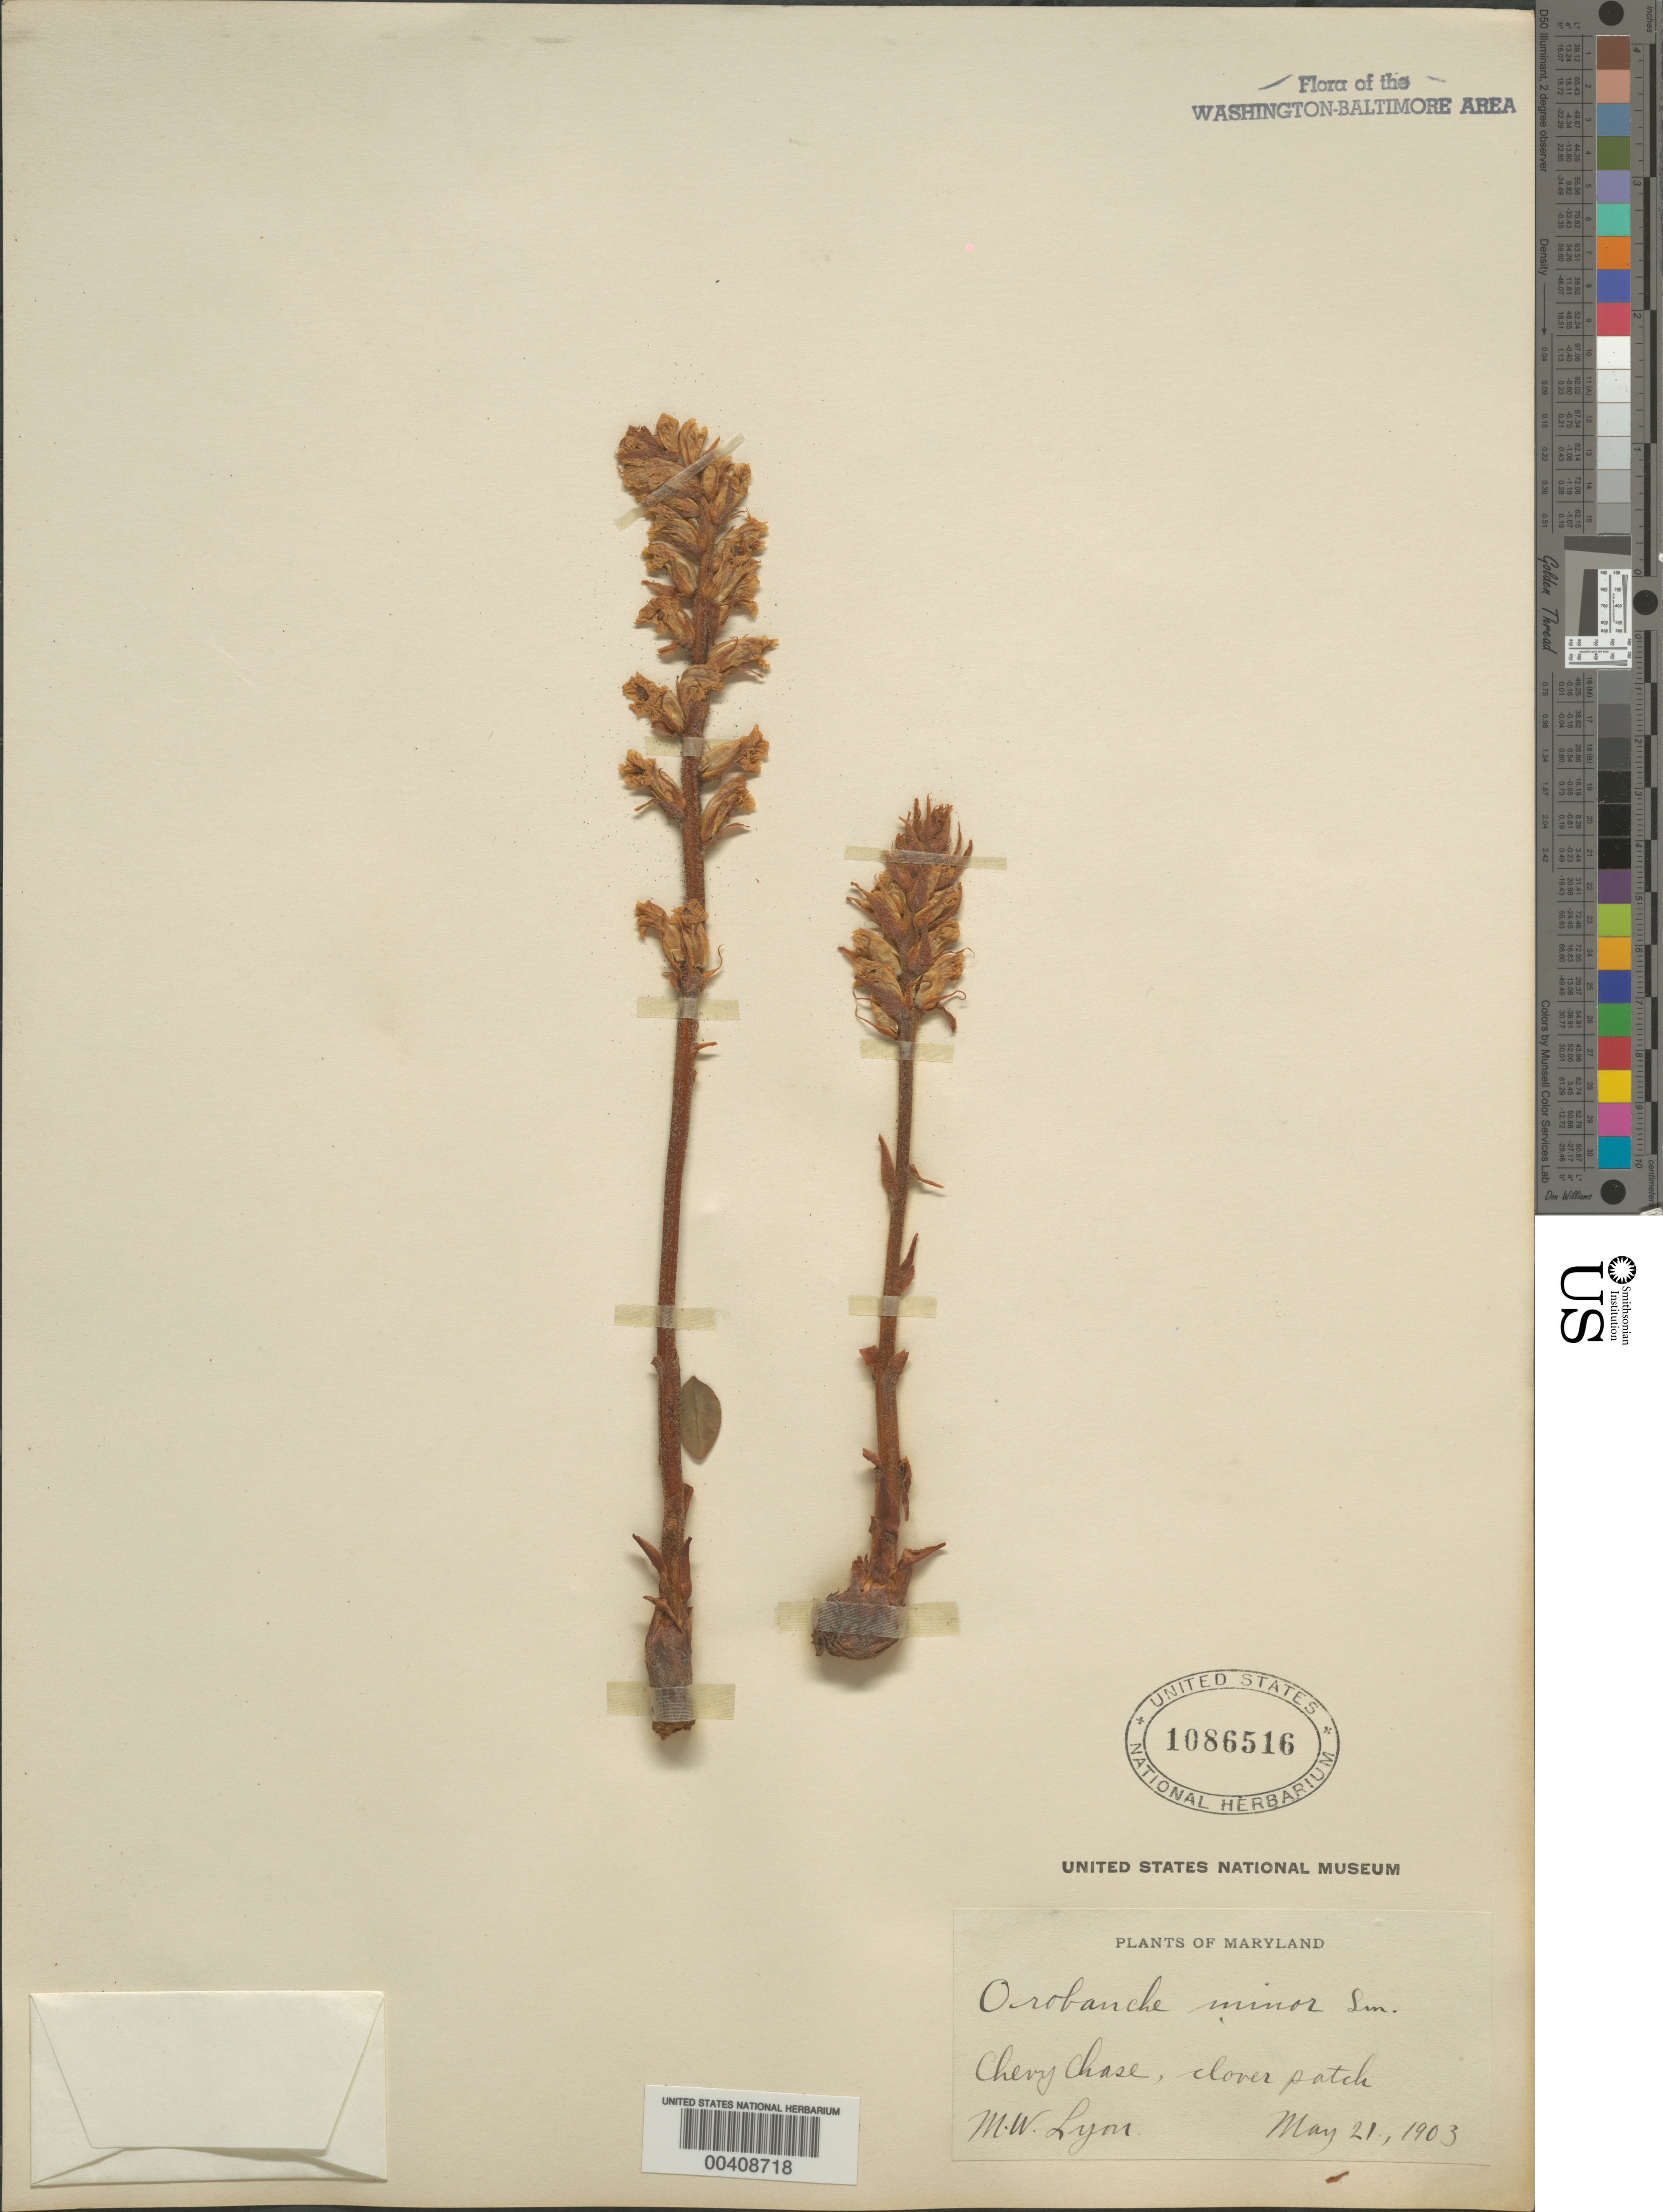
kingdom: Plantae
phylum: Tracheophyta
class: Magnoliopsida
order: Lamiales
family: Orobanchaceae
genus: Orobanche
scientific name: Orobanche minor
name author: Sm.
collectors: M. W. Lyon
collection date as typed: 21 May 1903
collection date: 1903-05-21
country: United States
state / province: Maryland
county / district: Montgomery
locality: Chevy Chase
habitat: Clover patch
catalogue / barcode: US 1086516